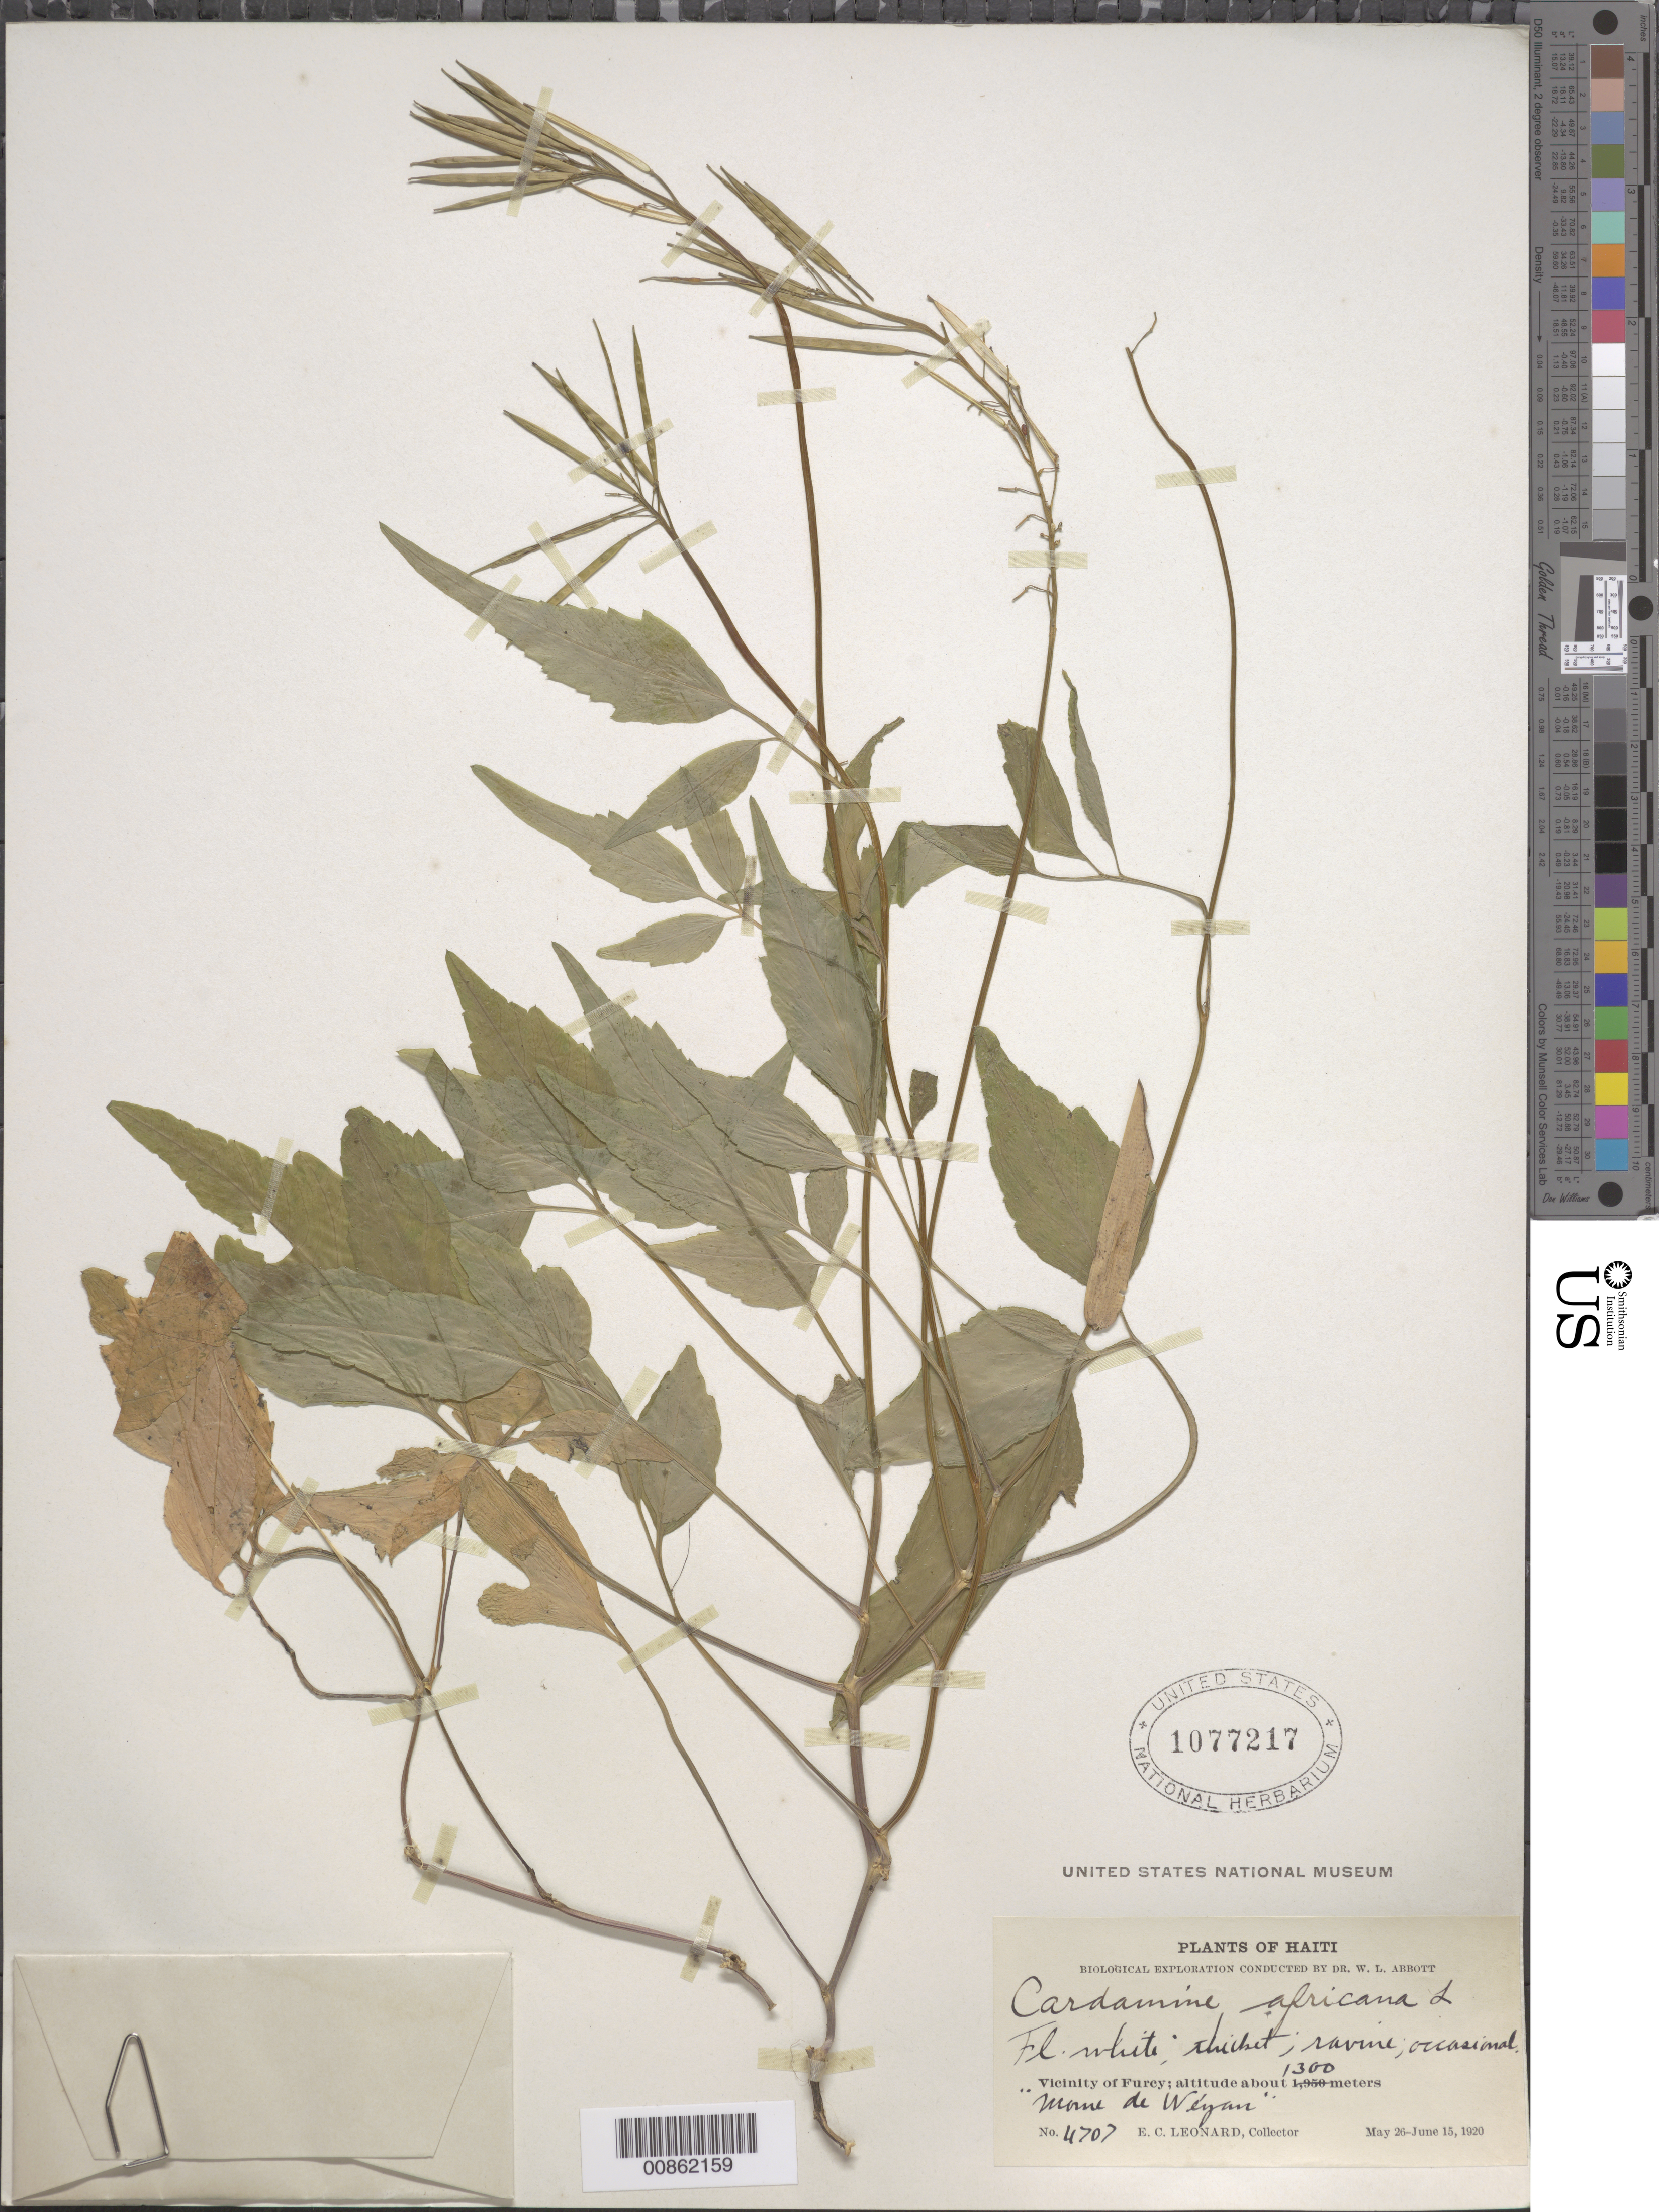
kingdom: Plantae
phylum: Tracheophyta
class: Magnoliopsida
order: Brassicales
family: Brassicaceae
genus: Cardamine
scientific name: Cardamine africana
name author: L.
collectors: E. C. Leonard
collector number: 4707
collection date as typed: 26 May 1920 to 15 Jun 1920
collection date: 1920-05-26/1920-06-15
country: Haiti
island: Hispaniola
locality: Vicinity of Furcy. "Morne de Wéyan".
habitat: Thicket; ravine.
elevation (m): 1300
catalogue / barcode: US 1077217